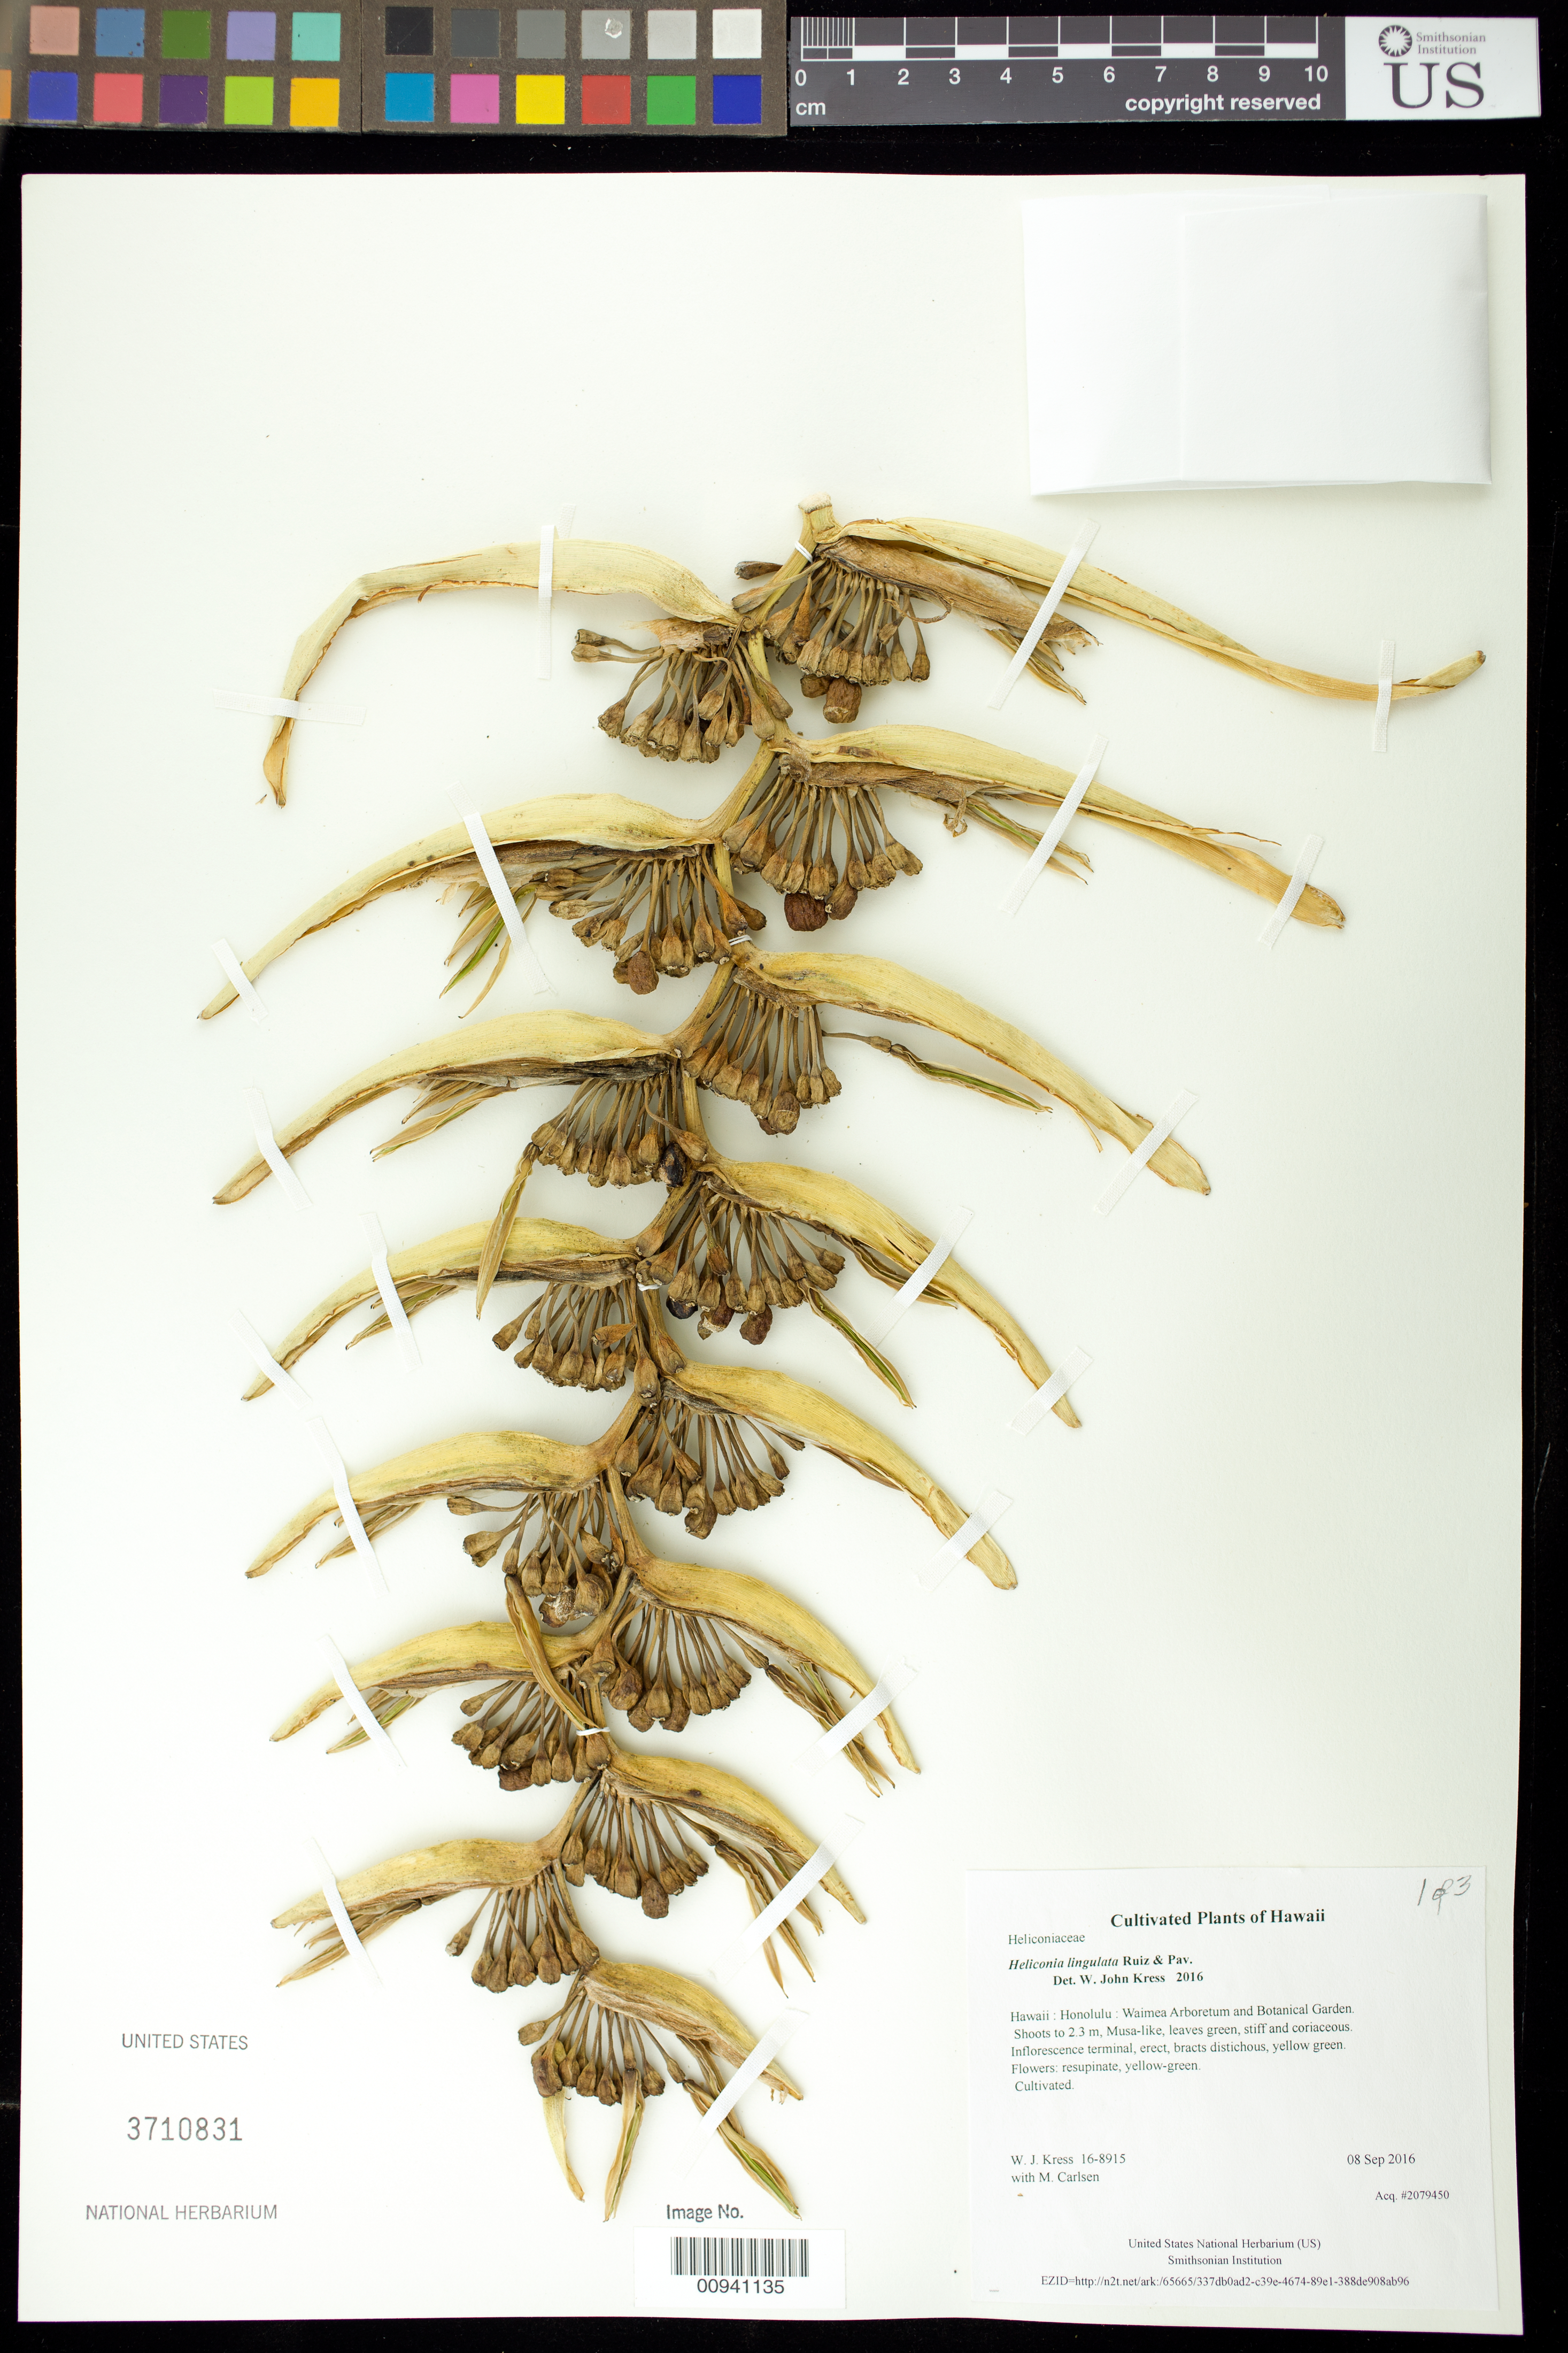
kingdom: Plantae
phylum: Tracheophyta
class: Liliopsida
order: Zingiberales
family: Heliconiaceae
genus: Heliconia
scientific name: Heliconia lingulata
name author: Ruiz & Pav.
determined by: Kress, W. J., (US), Smithsonian Institution - National Museum of Natural History (UNITED STATES)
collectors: W. J. Kress & M. M. Carlsen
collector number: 16-8915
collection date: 2016-09-08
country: United States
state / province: Hawaii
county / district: Honolulu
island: Oahu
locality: Waimea Arboretum and Botanical Garden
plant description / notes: Frozen tissue stored in Biorepository at AG5NN96; dried tissue stored at AG5NN95.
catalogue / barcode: US 3710831